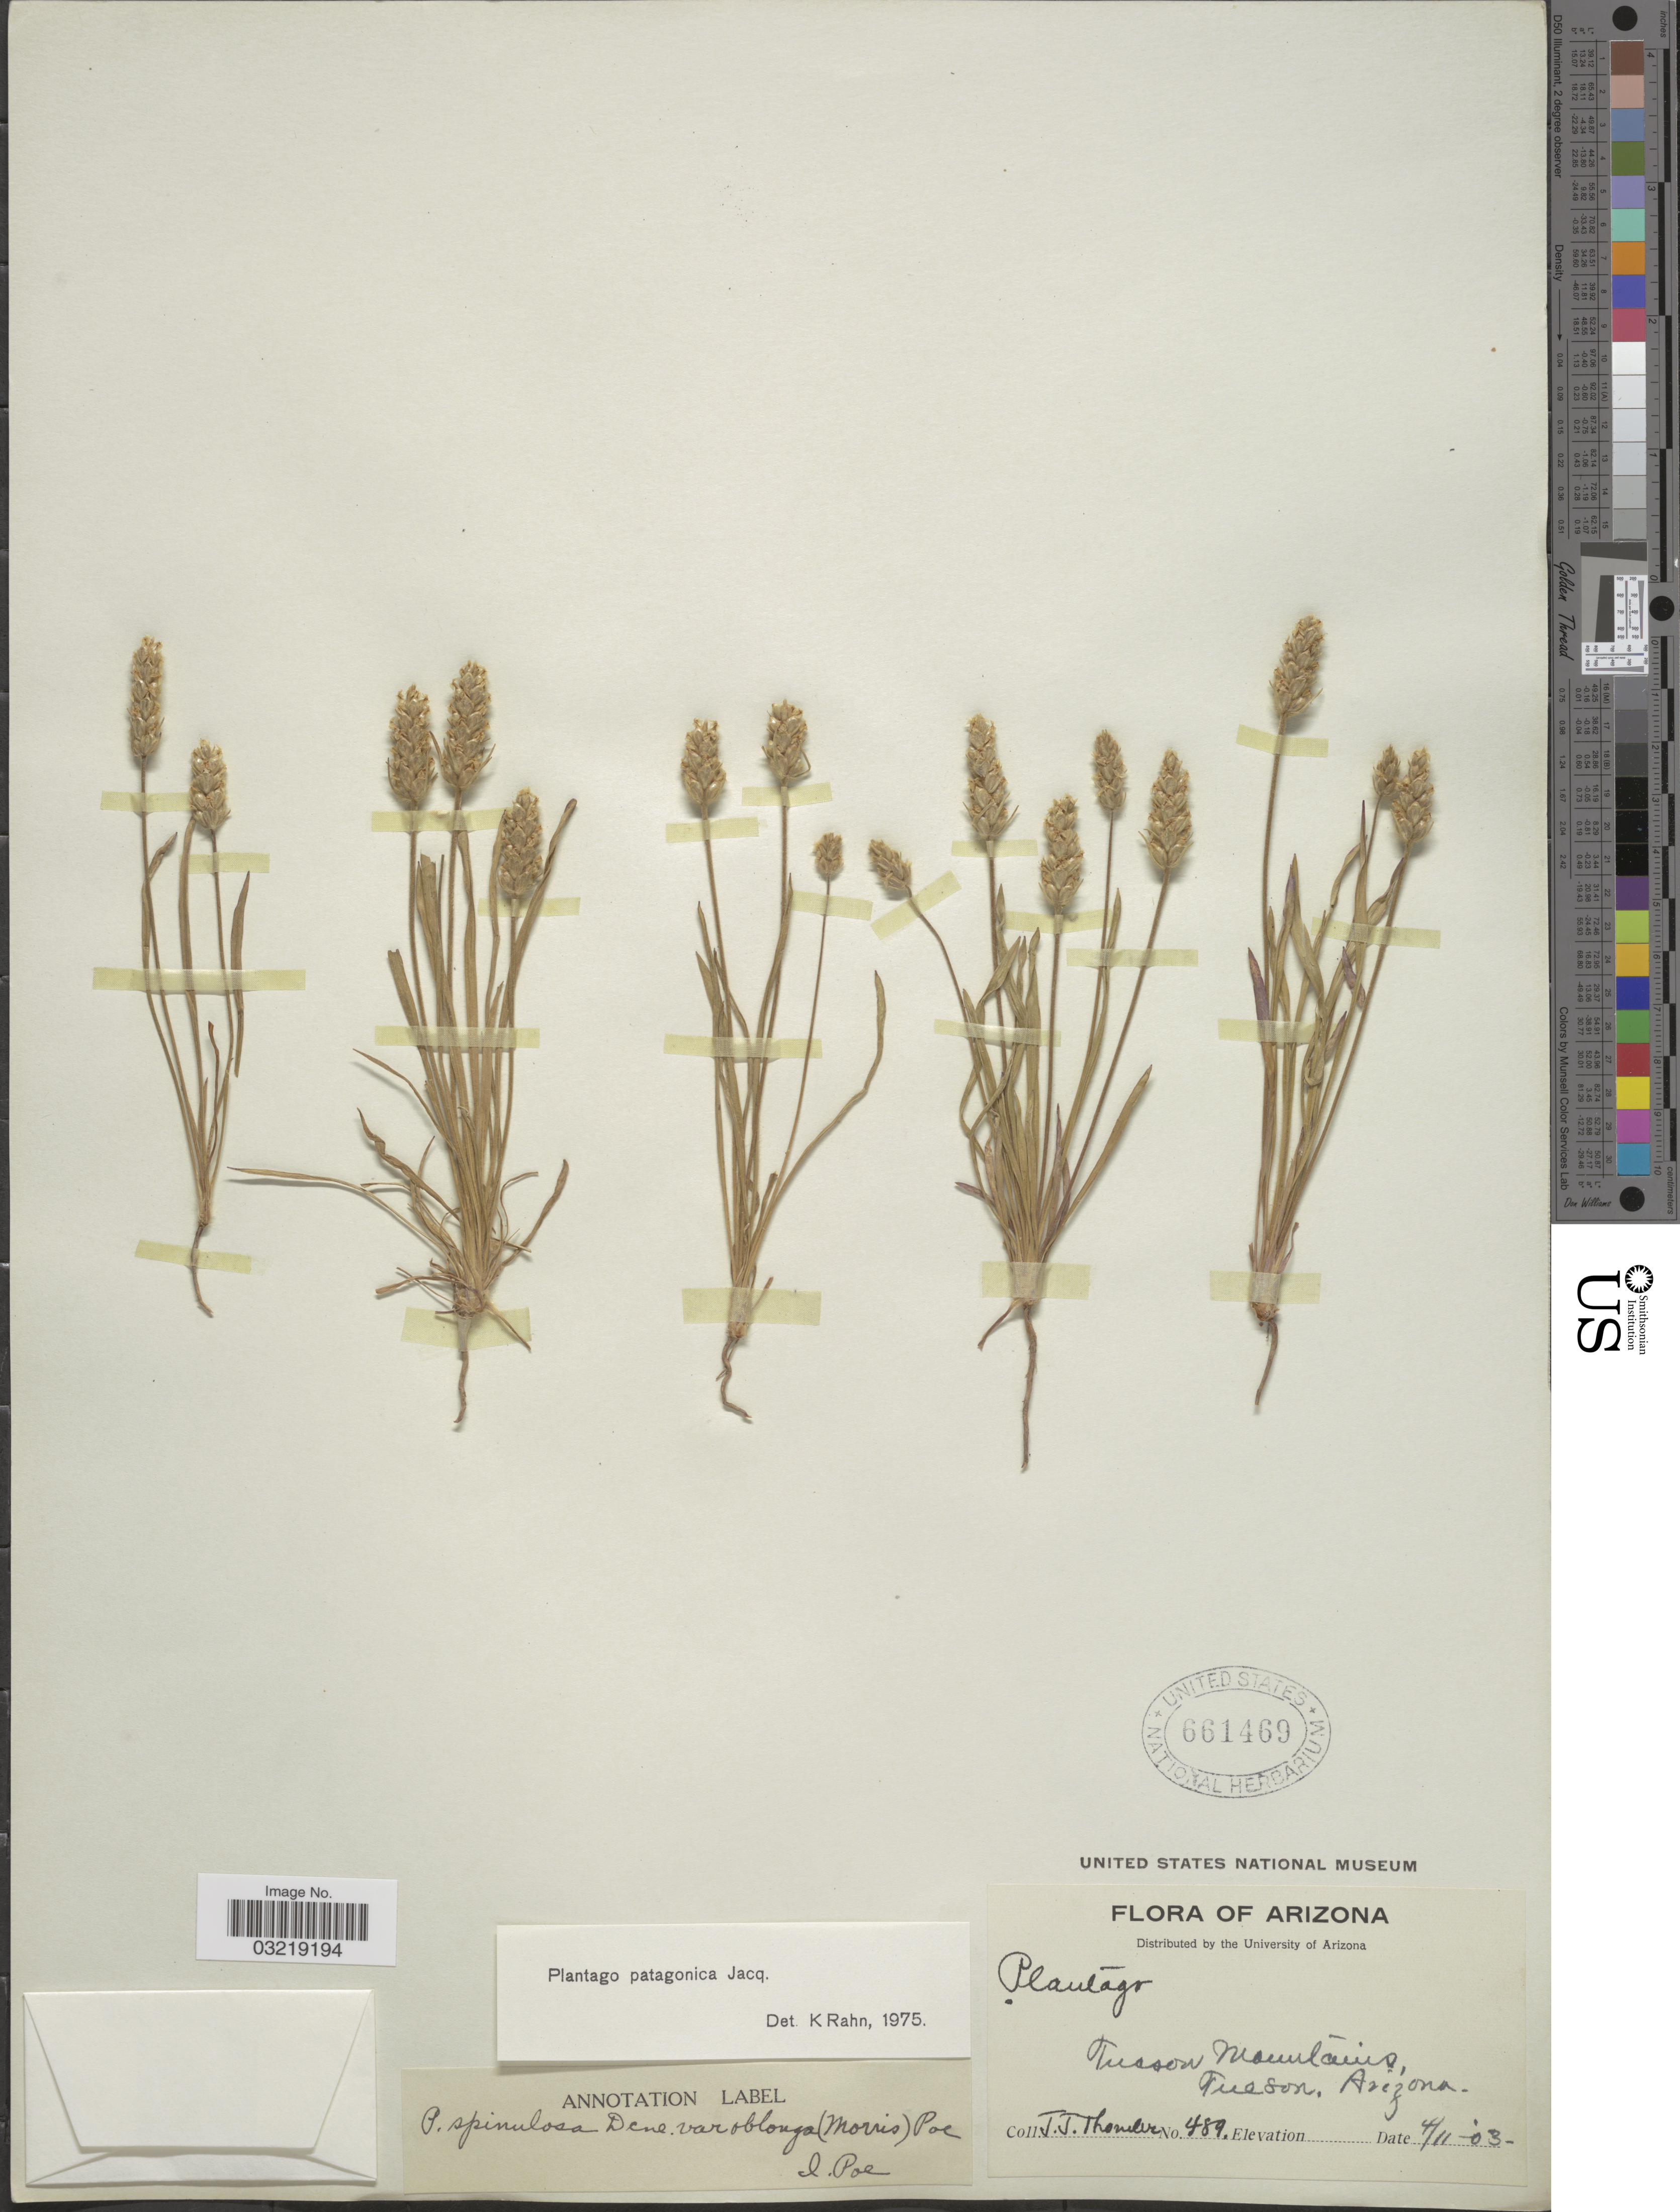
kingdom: Plantae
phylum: Tracheophyta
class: Magnoliopsida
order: Lamiales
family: Plantaginaceae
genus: Plantago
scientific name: Plantago patagonica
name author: Jacq.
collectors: J. Thornber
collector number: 489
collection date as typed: Transcribed d/m/y: 11/4/3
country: United States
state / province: Arizona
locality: Tucson Mountains, Tucson.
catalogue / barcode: US 661469